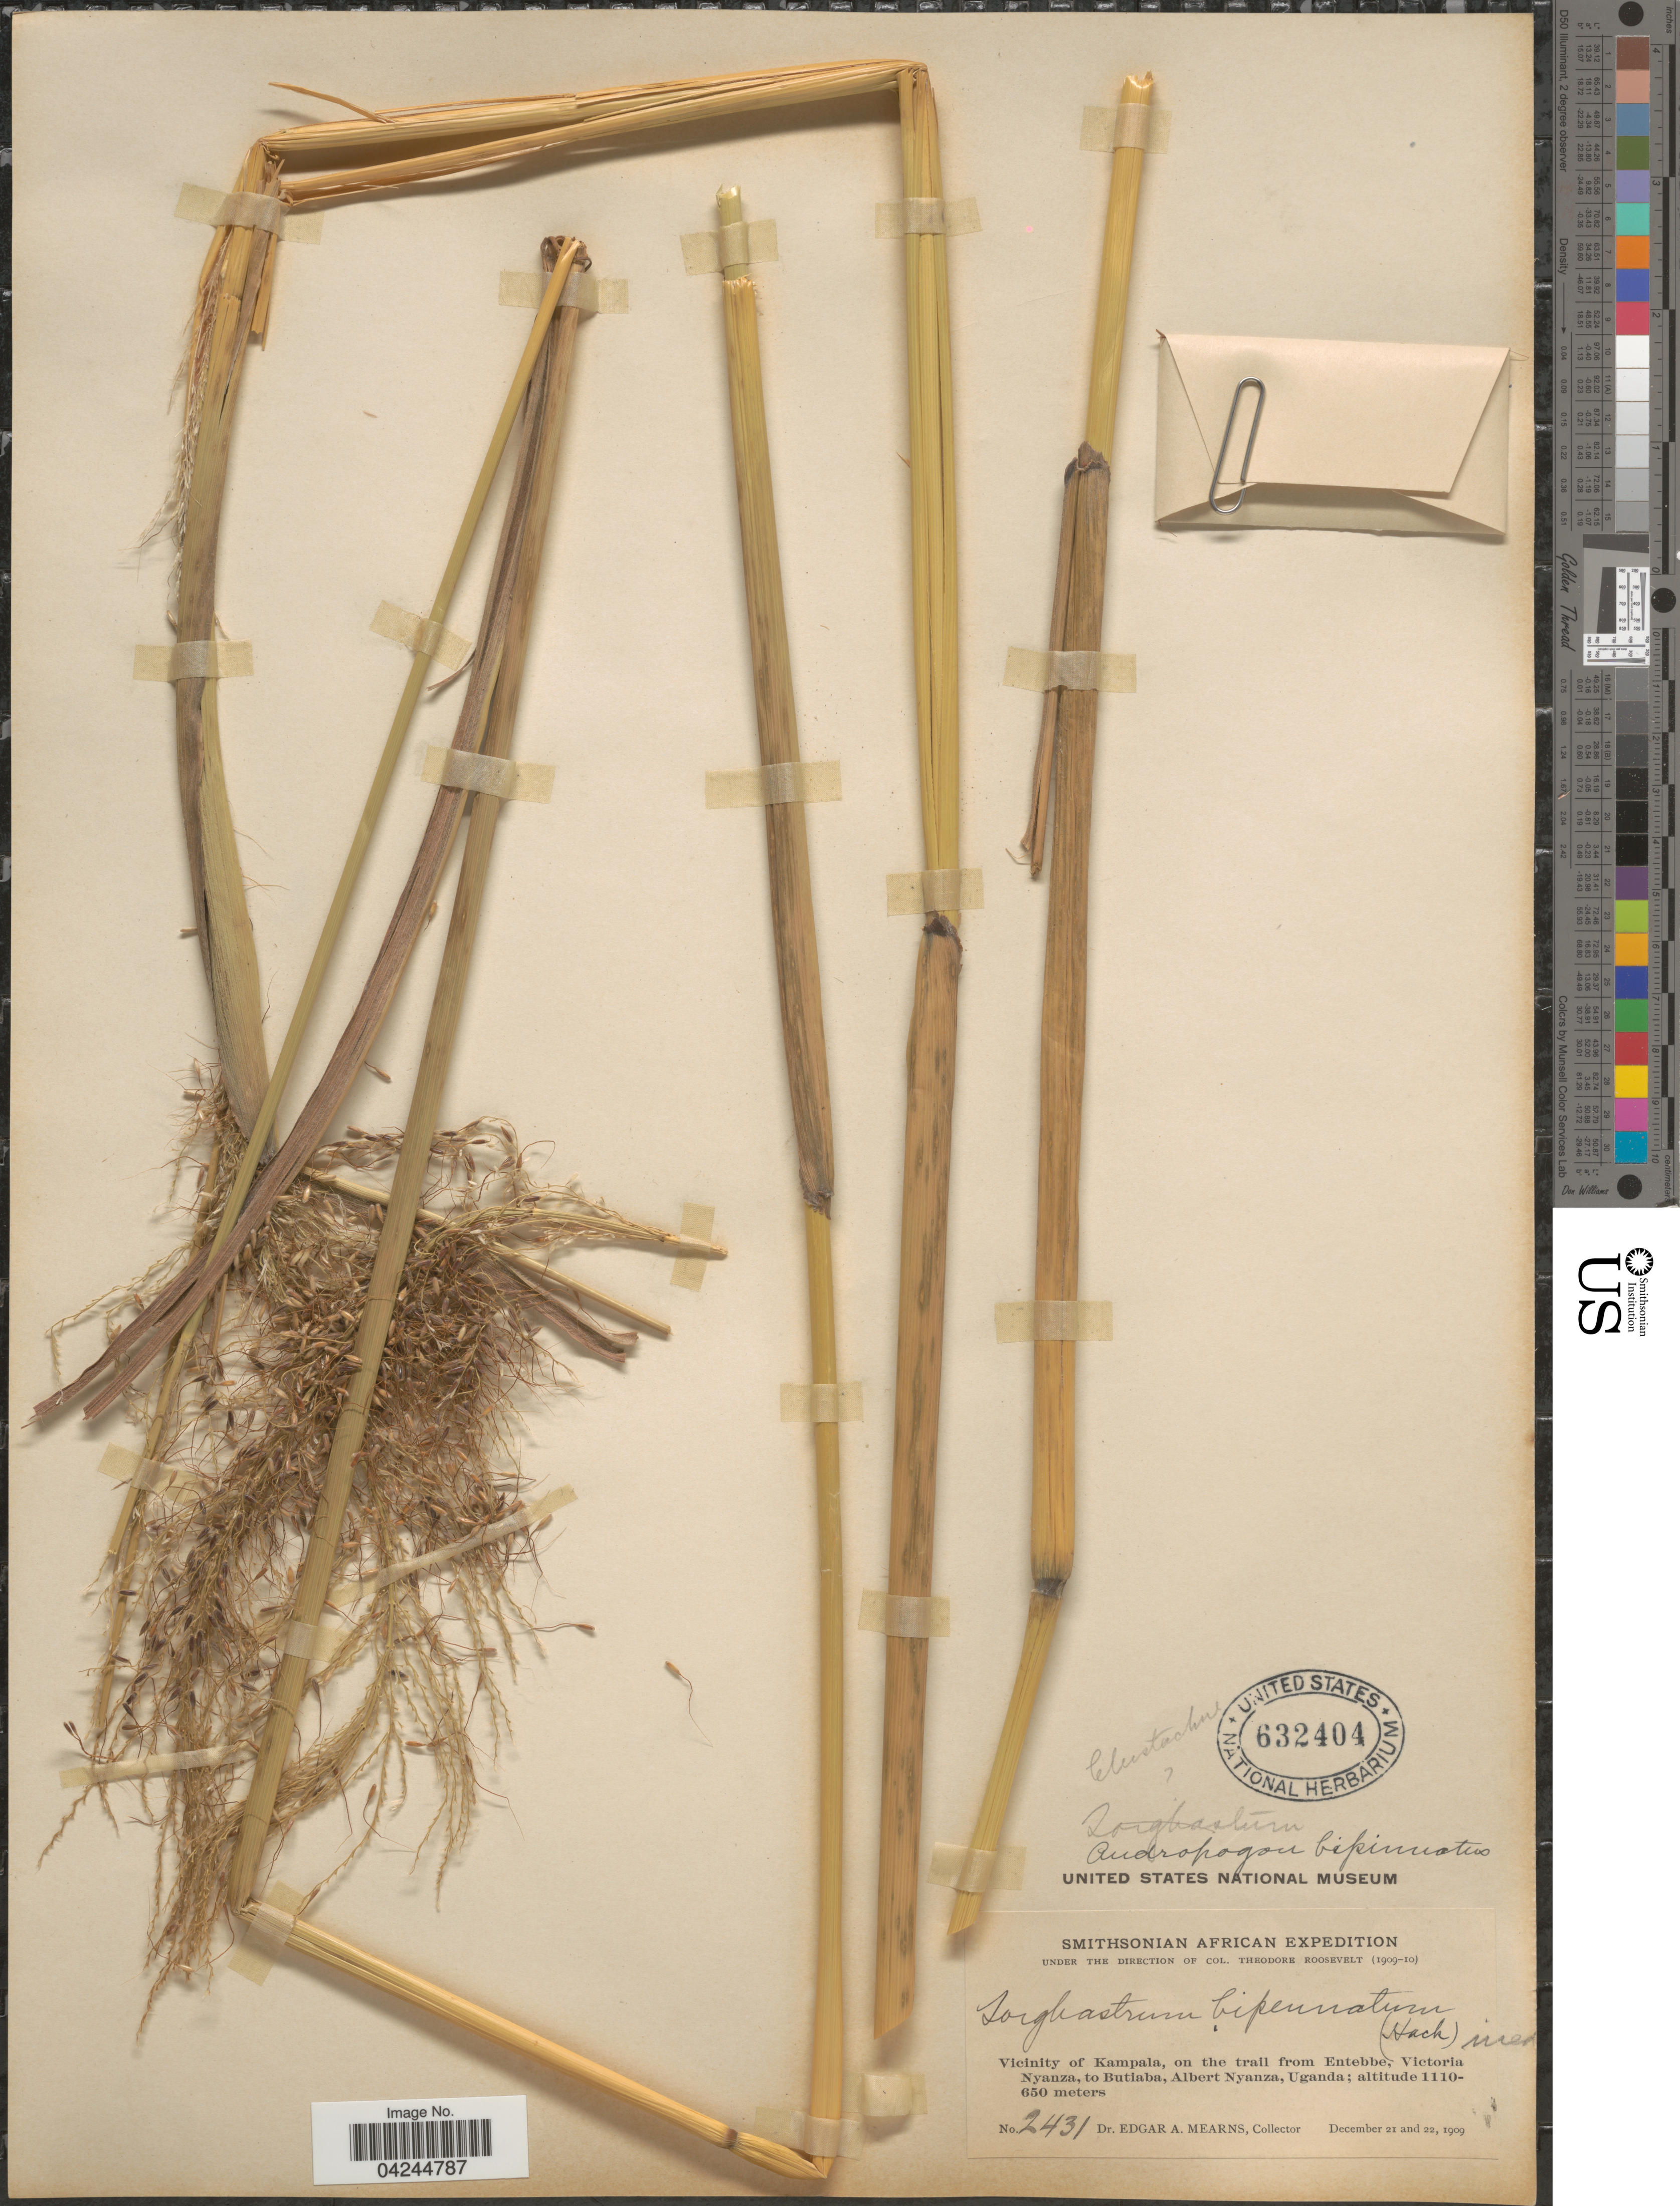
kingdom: Plantae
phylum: Tracheophyta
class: Liliopsida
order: Poales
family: Poaceae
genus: Cleistachne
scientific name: Cleistachne sorghoides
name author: Benth.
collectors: E. A. Mearns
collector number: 2431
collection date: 1909-12-21/1909-12-22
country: Uganda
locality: Smithsonian African Expedition. Vicinity of Kampala, on the trail from Entebbe, Victoria Nyanza, to Butiaba, Albert Nyanza.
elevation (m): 650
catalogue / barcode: US 632404